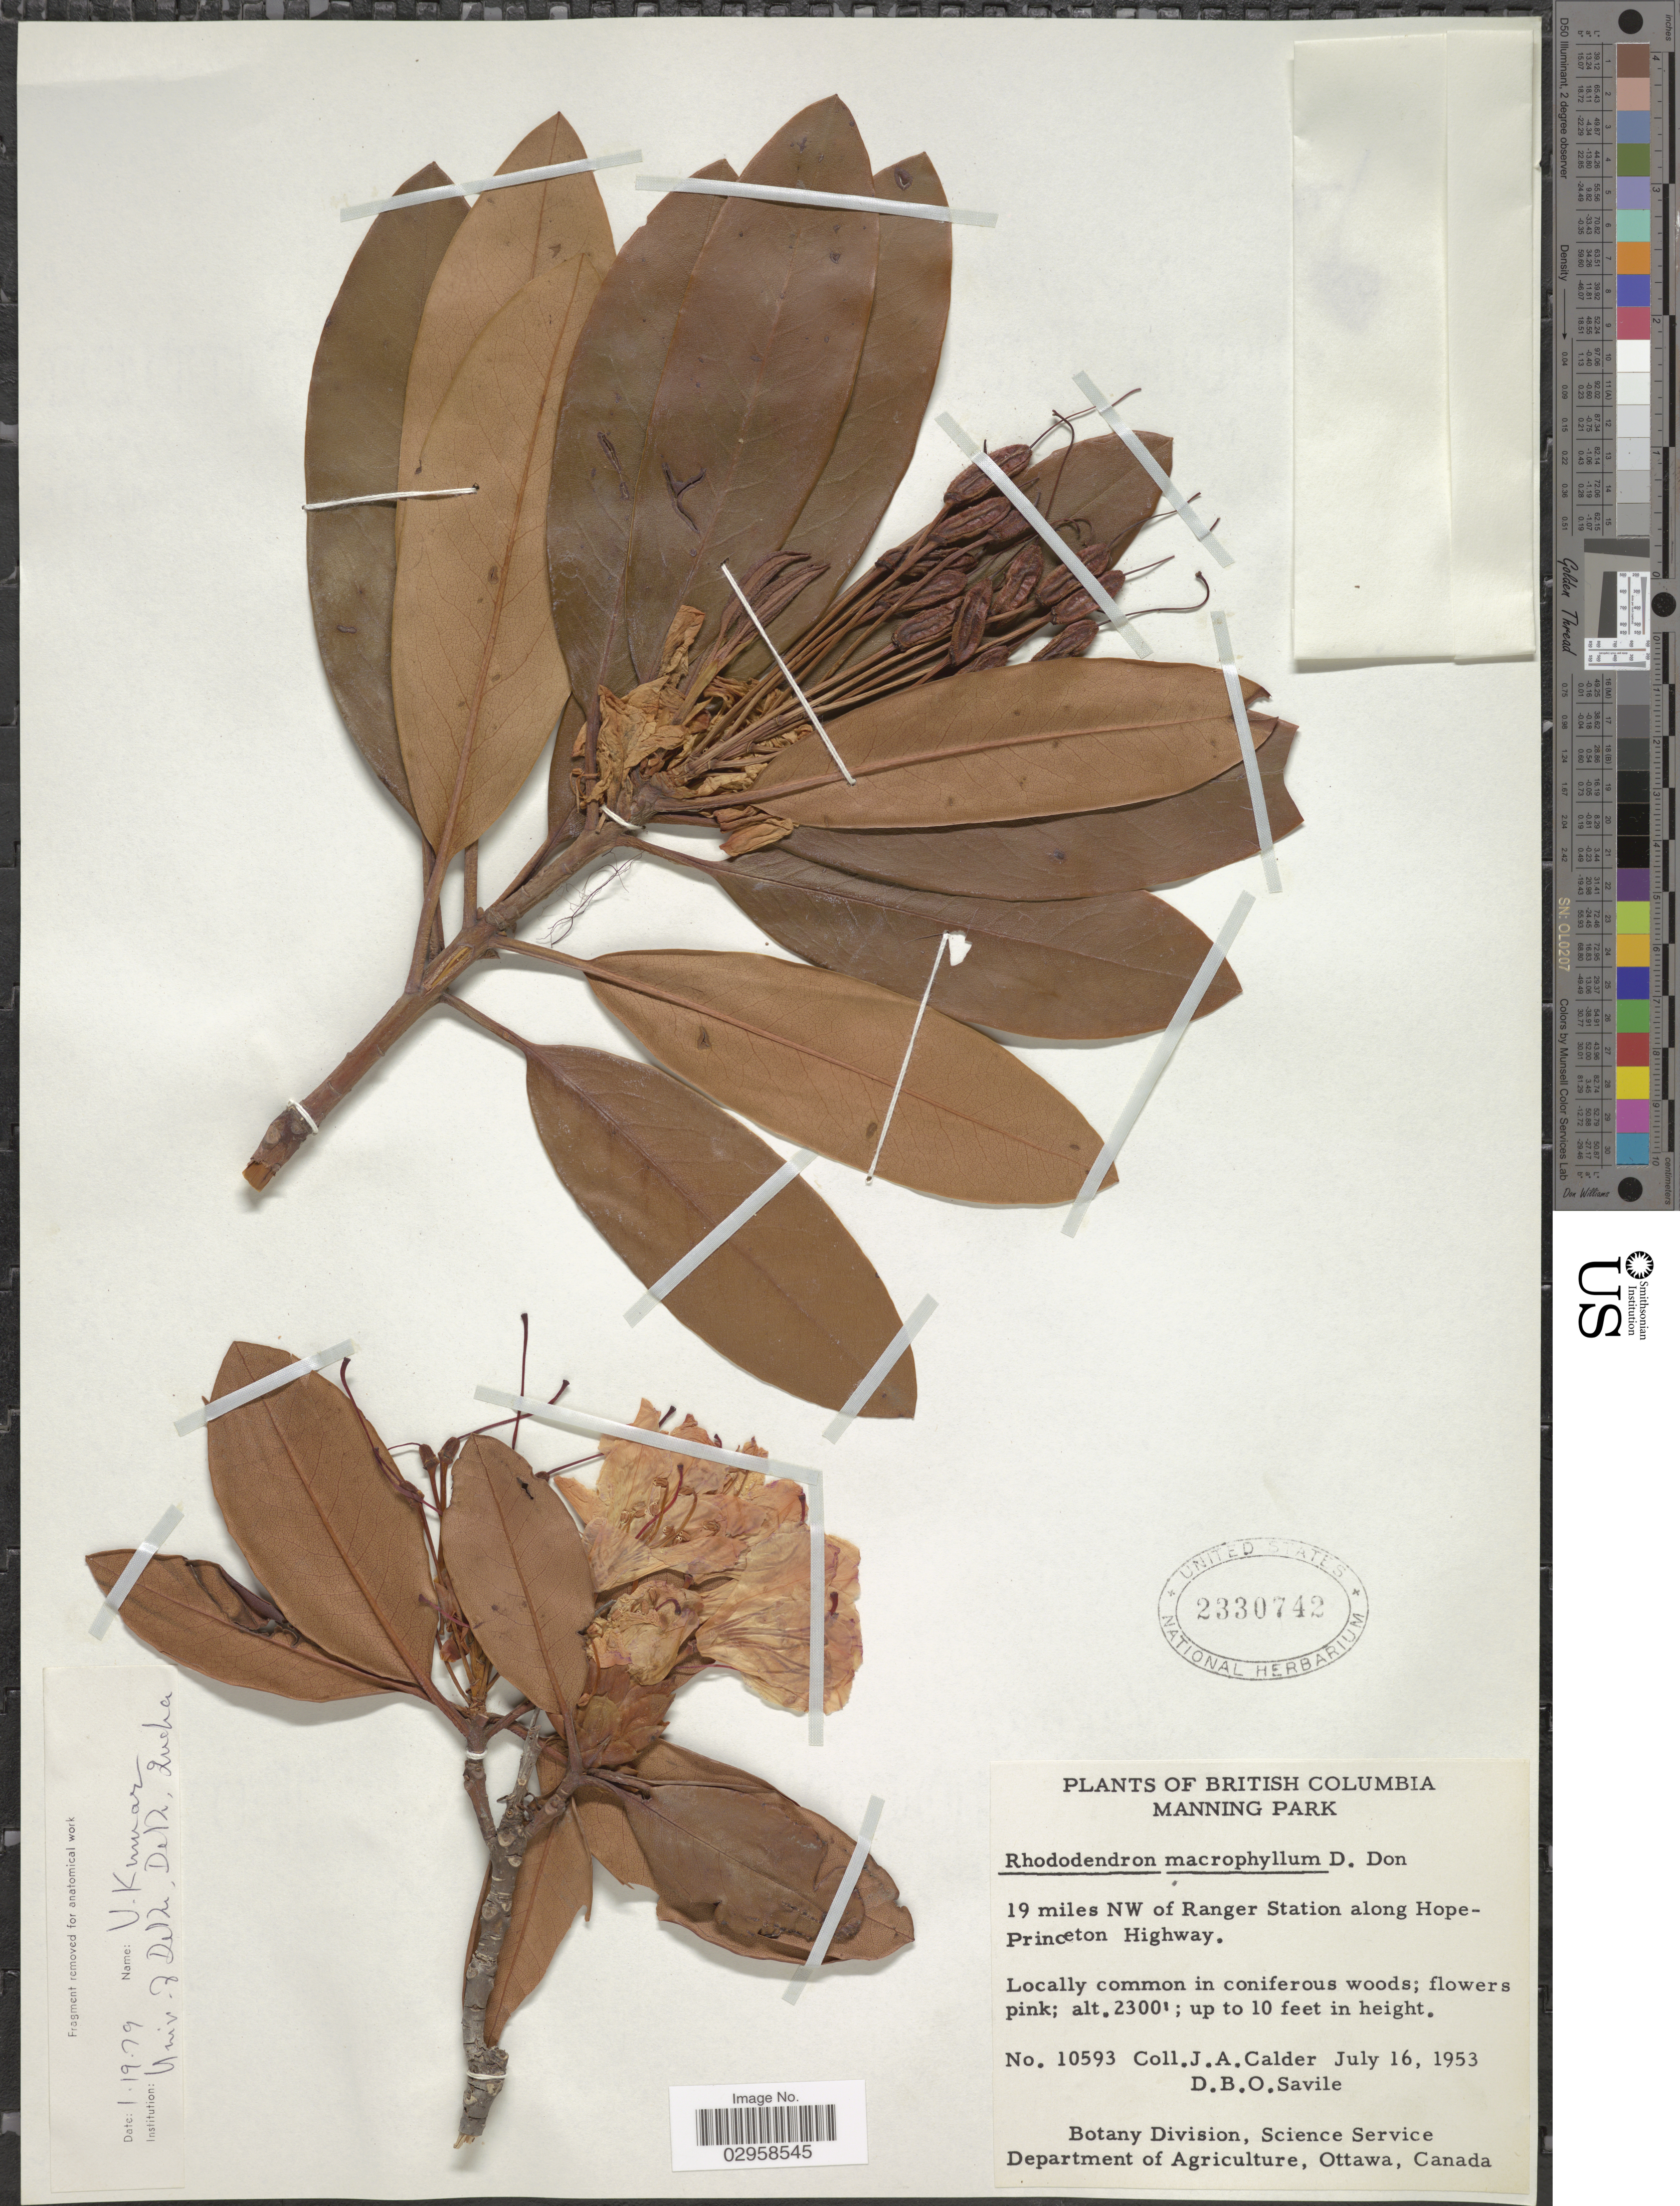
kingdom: Plantae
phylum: Tracheophyta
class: Magnoliopsida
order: Ericales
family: Ericaceae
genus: Rhododendron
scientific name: Rhododendron macrophyllum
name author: D. Don ex G. Don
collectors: J. A. Calder & D. Saville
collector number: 10593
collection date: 1953-07-16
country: Canada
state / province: British Columbia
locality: Manning Park. 19 miles NW of Ranger Station along Hope-Princeton Highway.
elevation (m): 701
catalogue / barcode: US 2330742